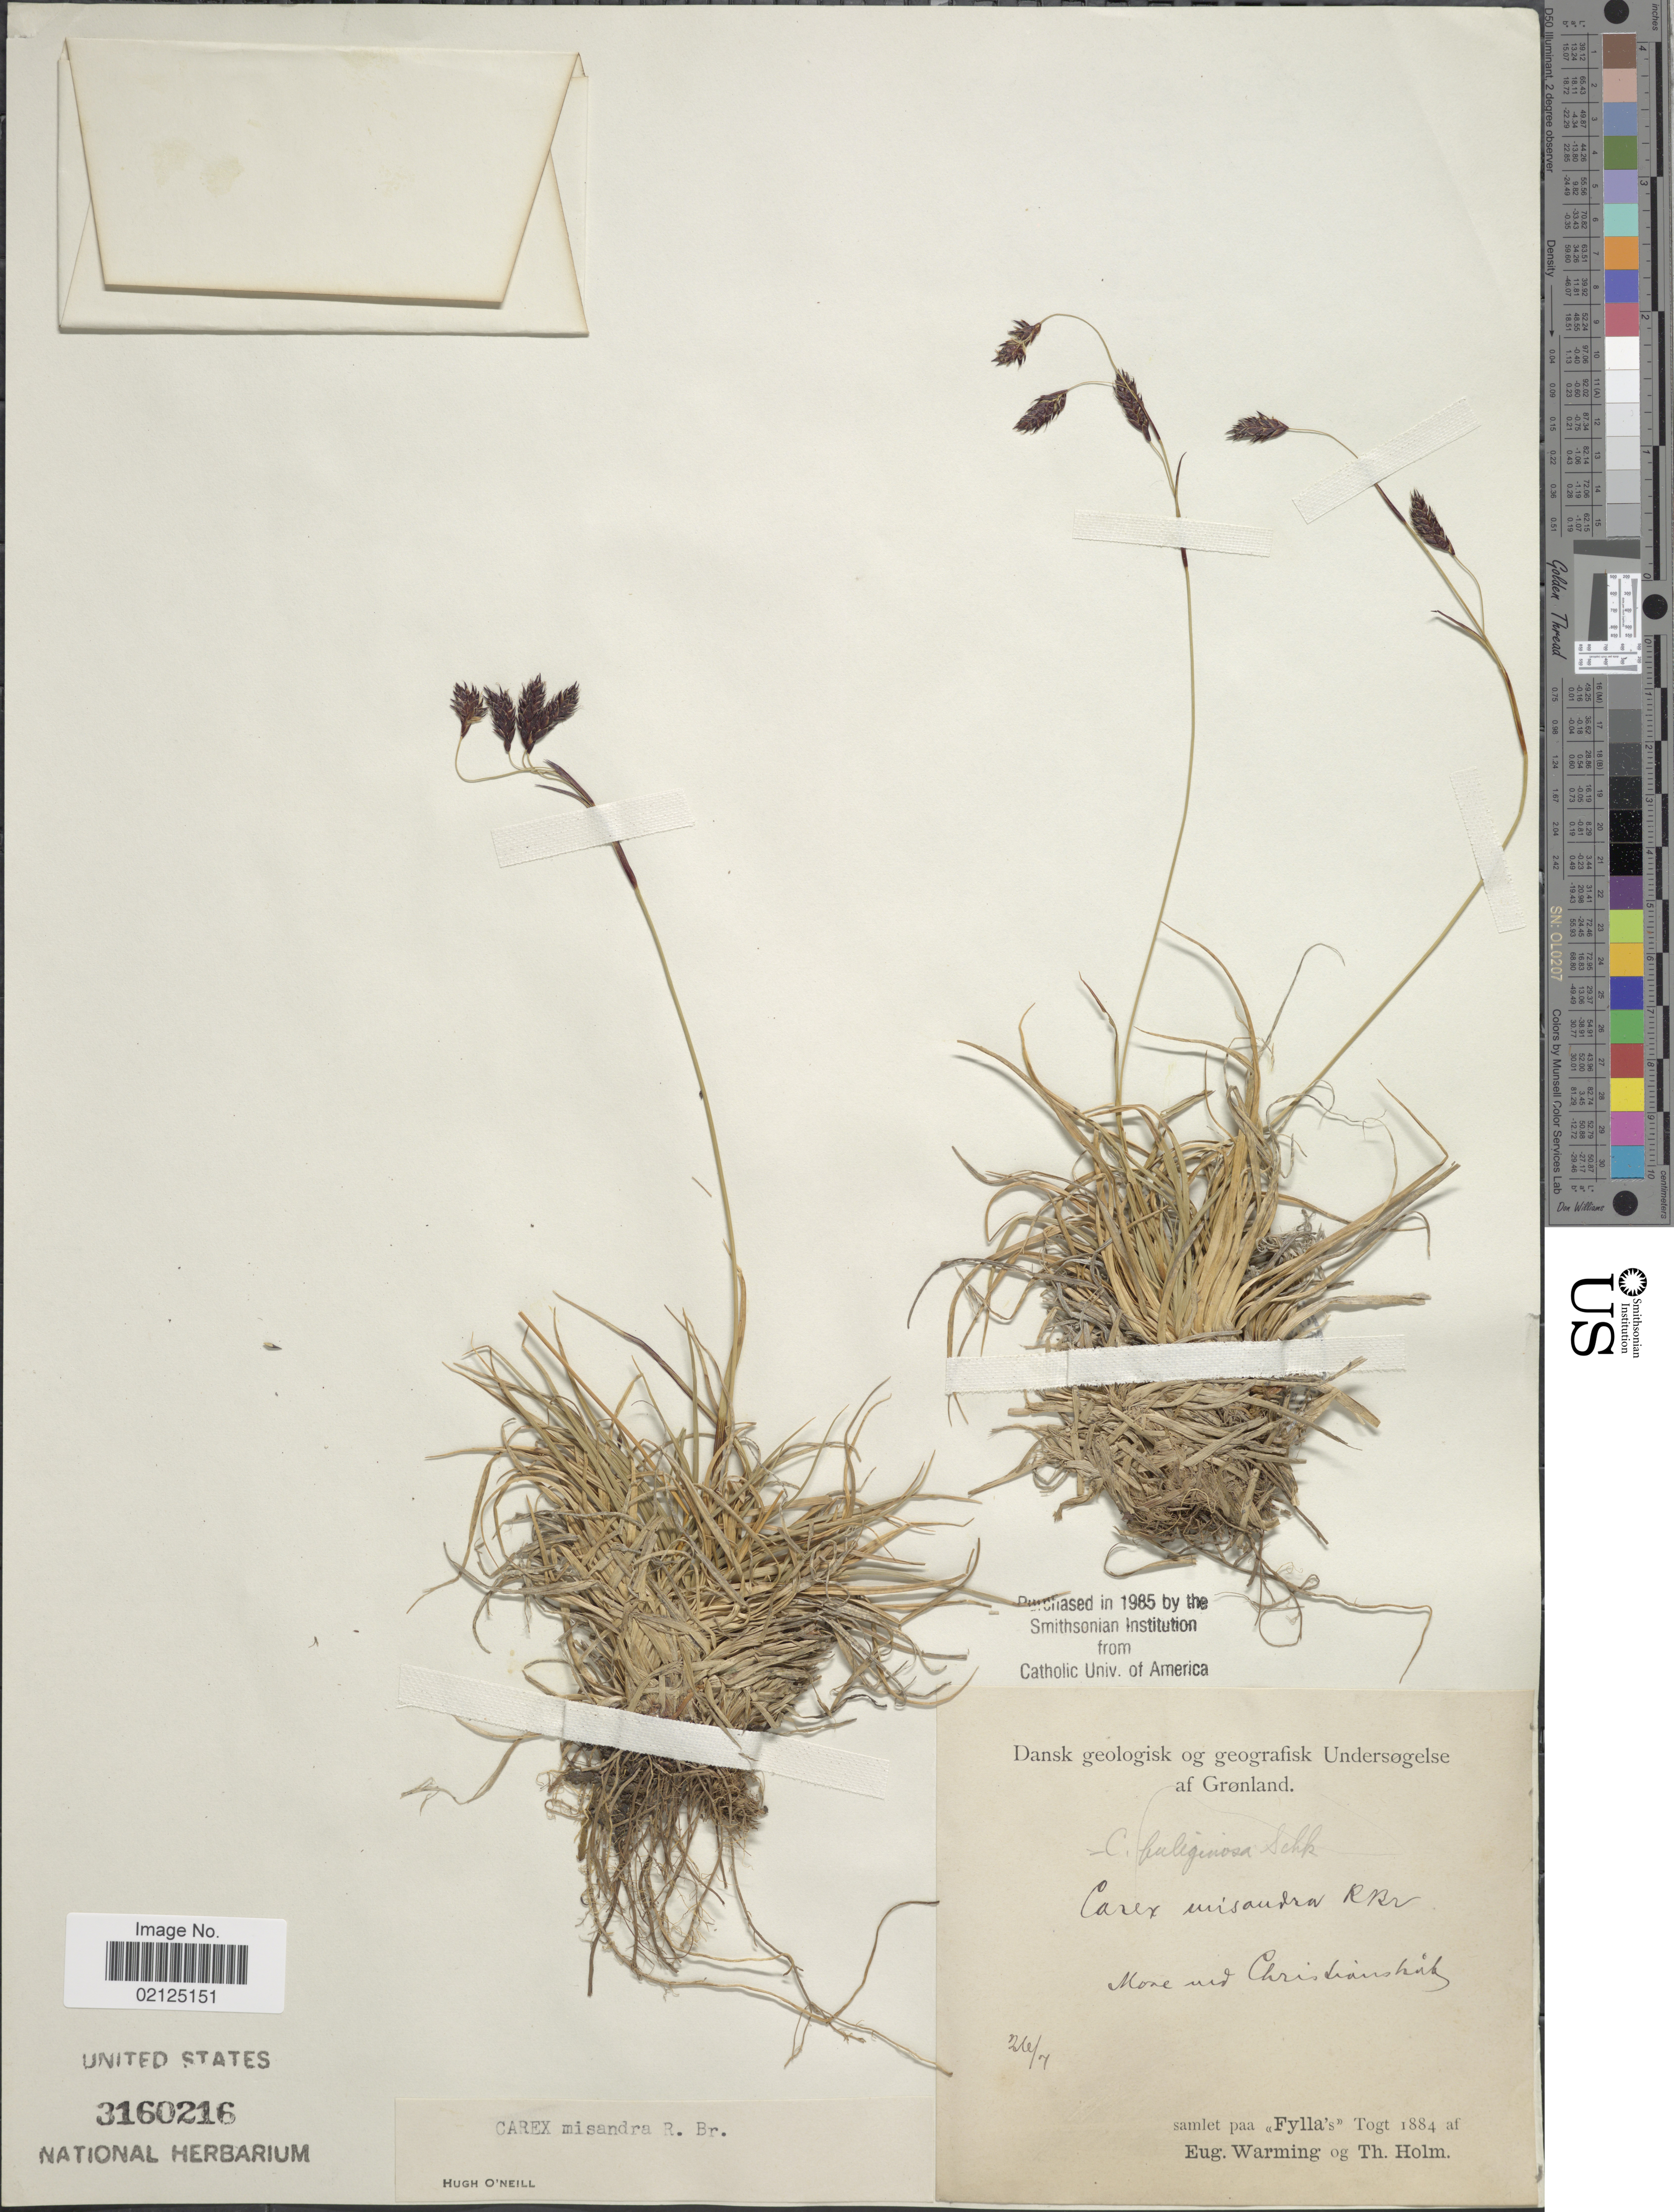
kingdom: Plantae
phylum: Tracheophyta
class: Liliopsida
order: Poales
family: Cyperaceae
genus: Carex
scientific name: Carex fuliginosa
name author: Schkuhr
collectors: E. Warming & T. Holm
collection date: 1884-07-26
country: Greenland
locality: Grønland, Mose und Christianshåb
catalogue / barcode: US 3160216